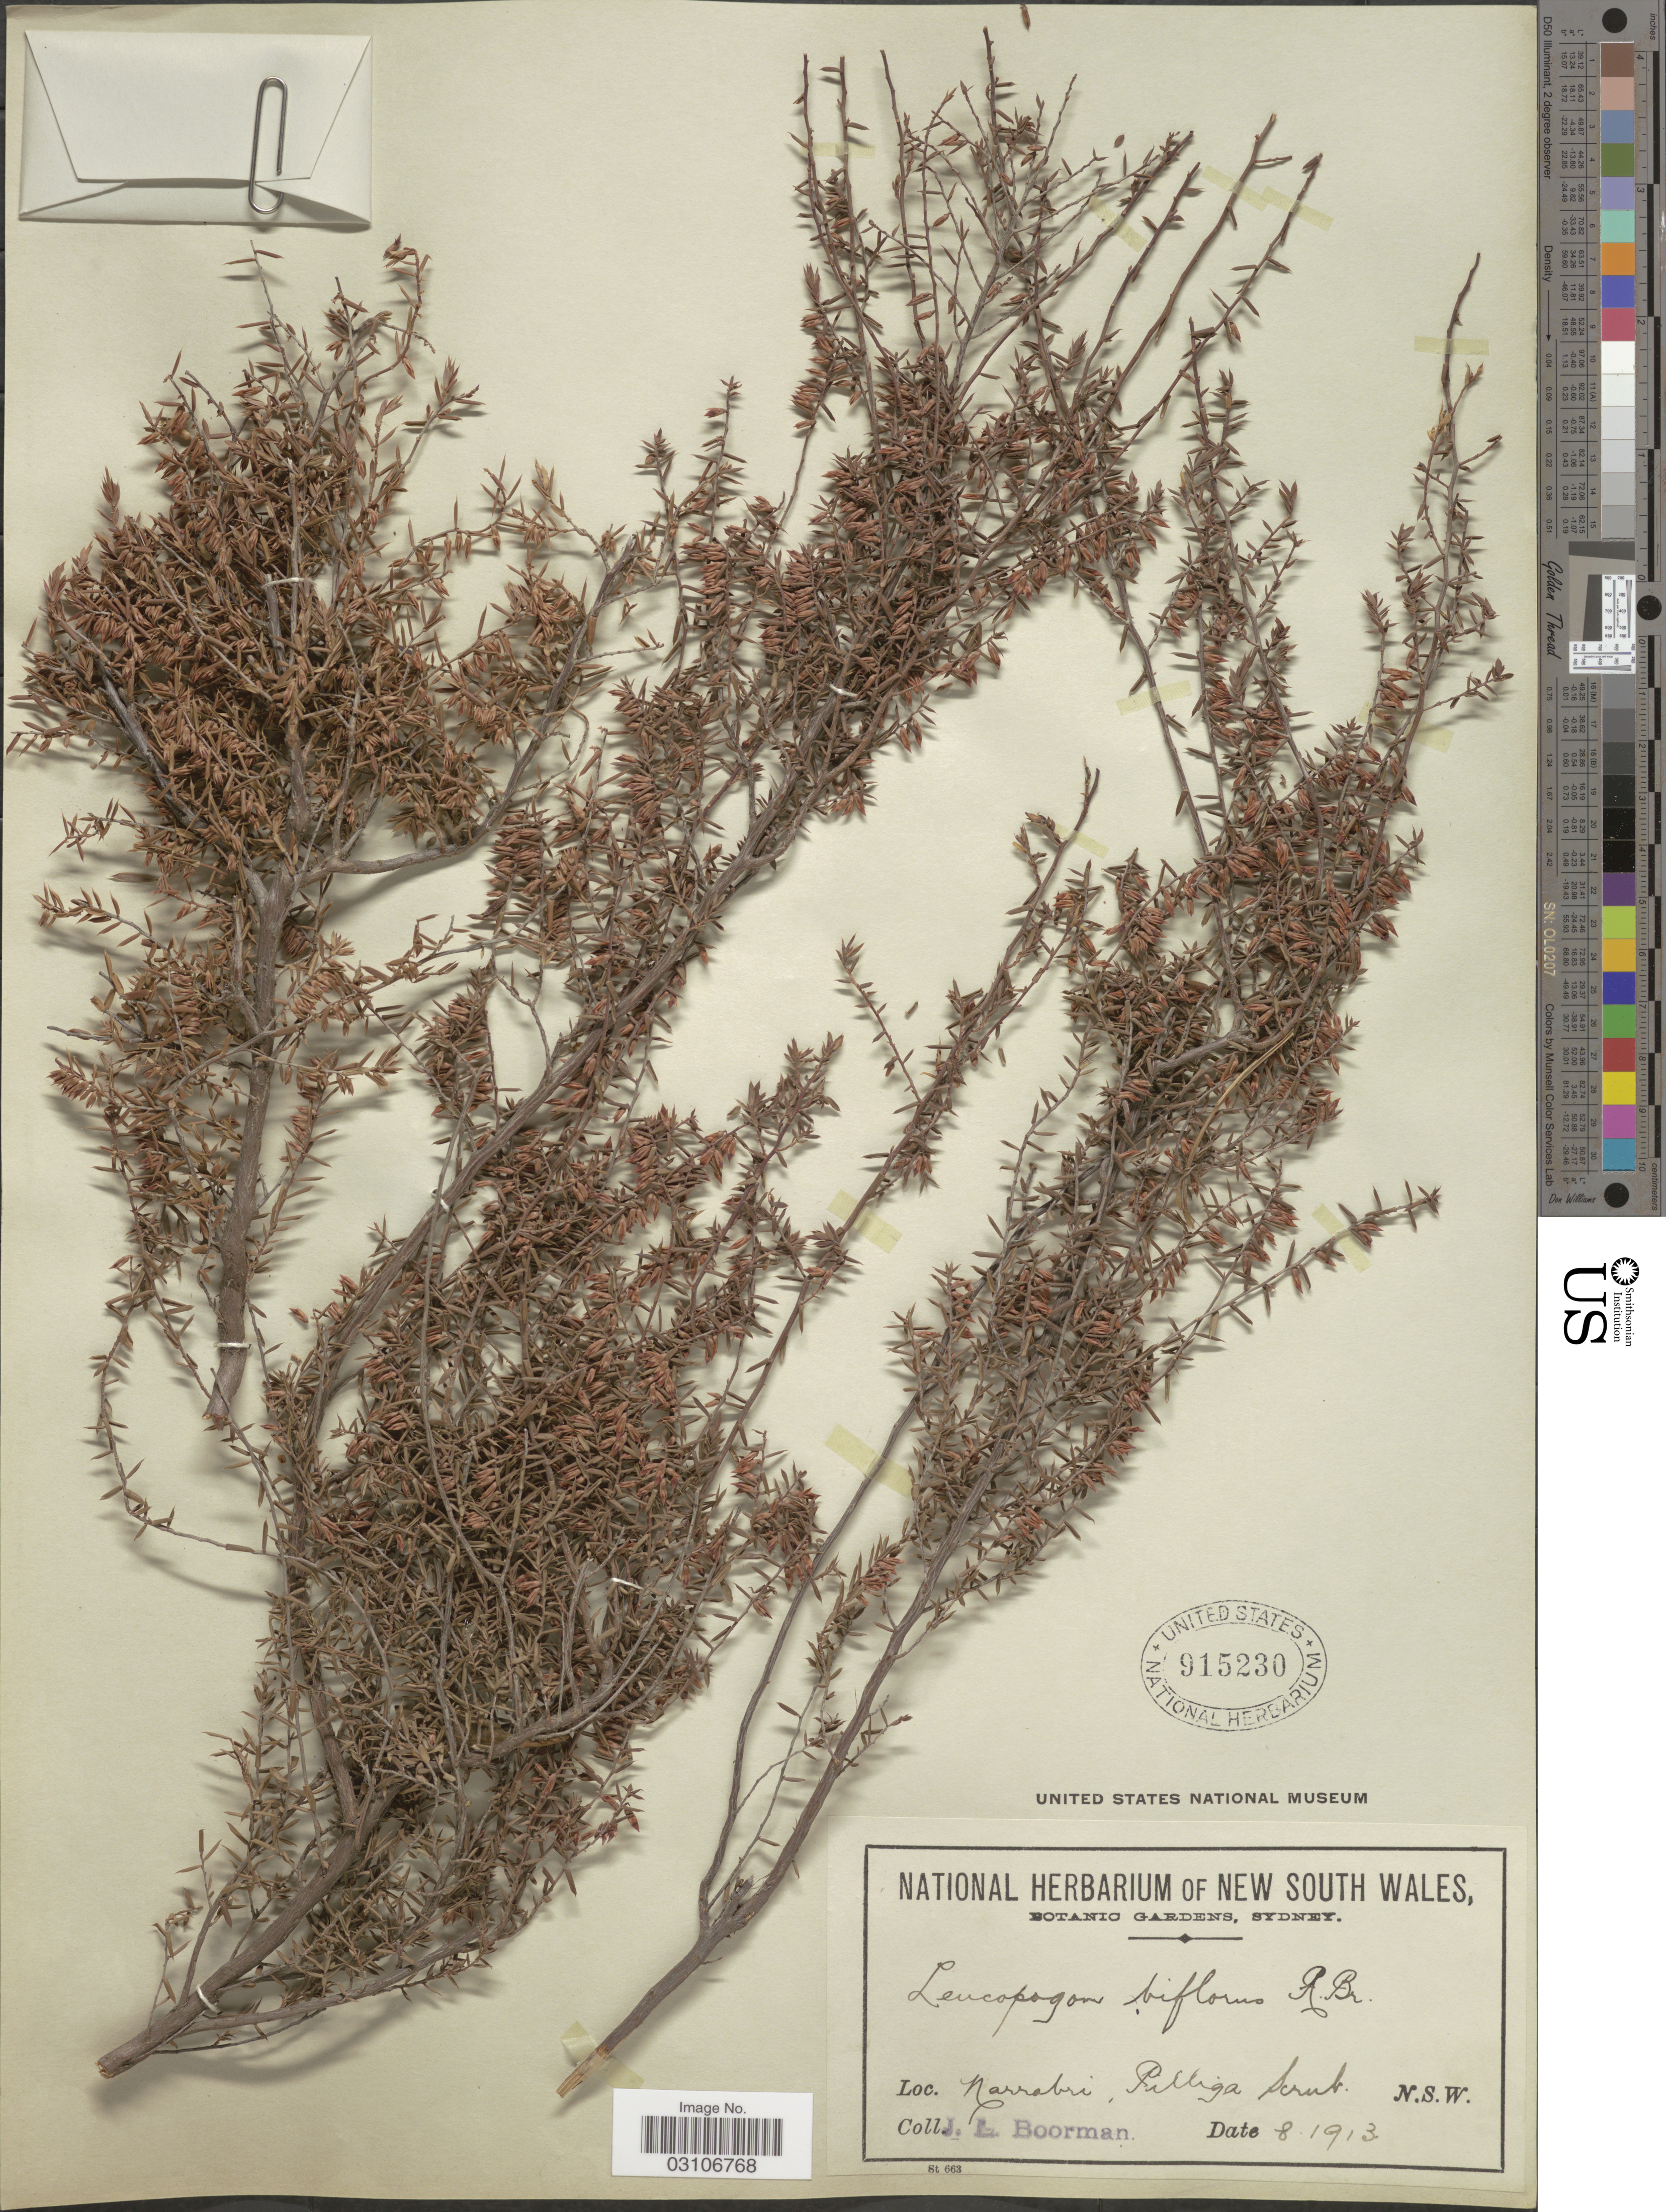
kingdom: Plantae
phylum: Tracheophyta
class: Magnoliopsida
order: Ericales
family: Ericaceae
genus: Leucopogon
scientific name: Leucopogon biflorus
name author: R. Br.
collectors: J. Boorman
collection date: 1913-08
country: Australia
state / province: New South Wales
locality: Narrabri, Pilliga scrub.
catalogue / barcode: US 915230